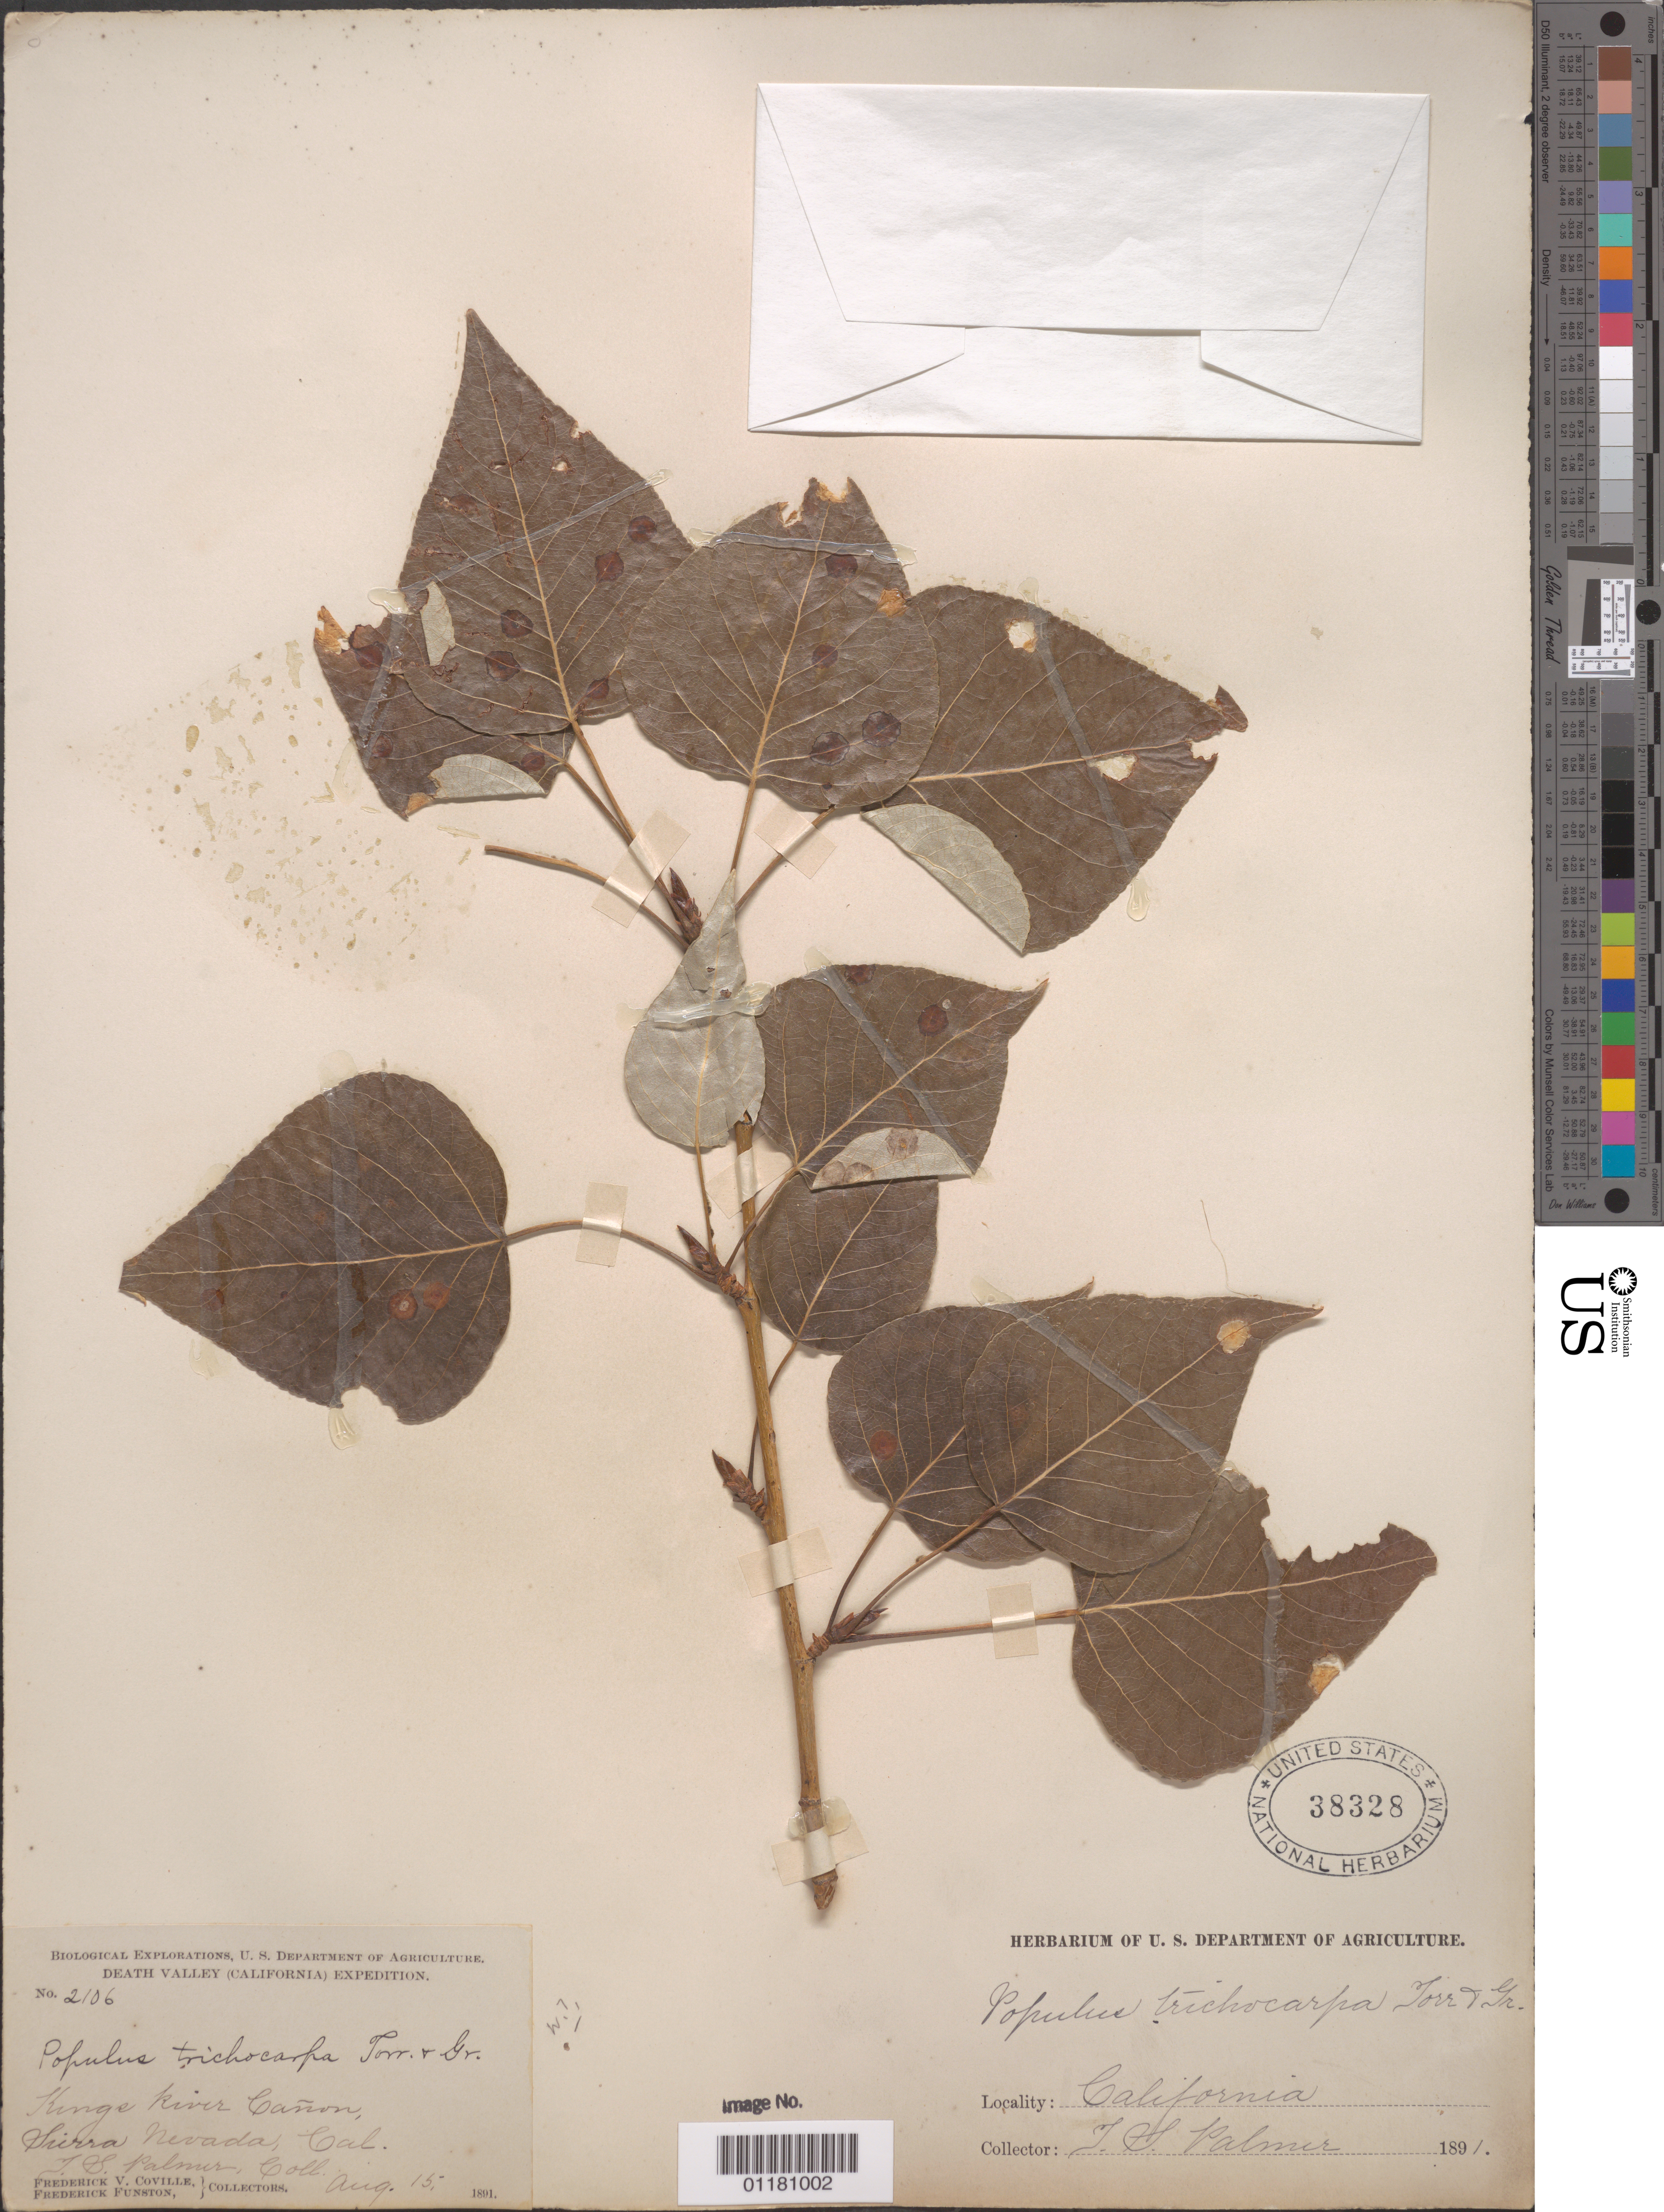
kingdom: Plantae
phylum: Tracheophyta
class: Magnoliopsida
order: Malpighiales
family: Salicaceae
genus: Populus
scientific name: Populus trichocarpa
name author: Torr. & A. Gray ex W. Hook.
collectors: T. S. Palmer, F. V. Coville & F. Funston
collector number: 2106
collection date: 1891-08-15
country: United States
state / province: California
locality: Kings River Canyon, Sierra Nevada.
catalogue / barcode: US 38328